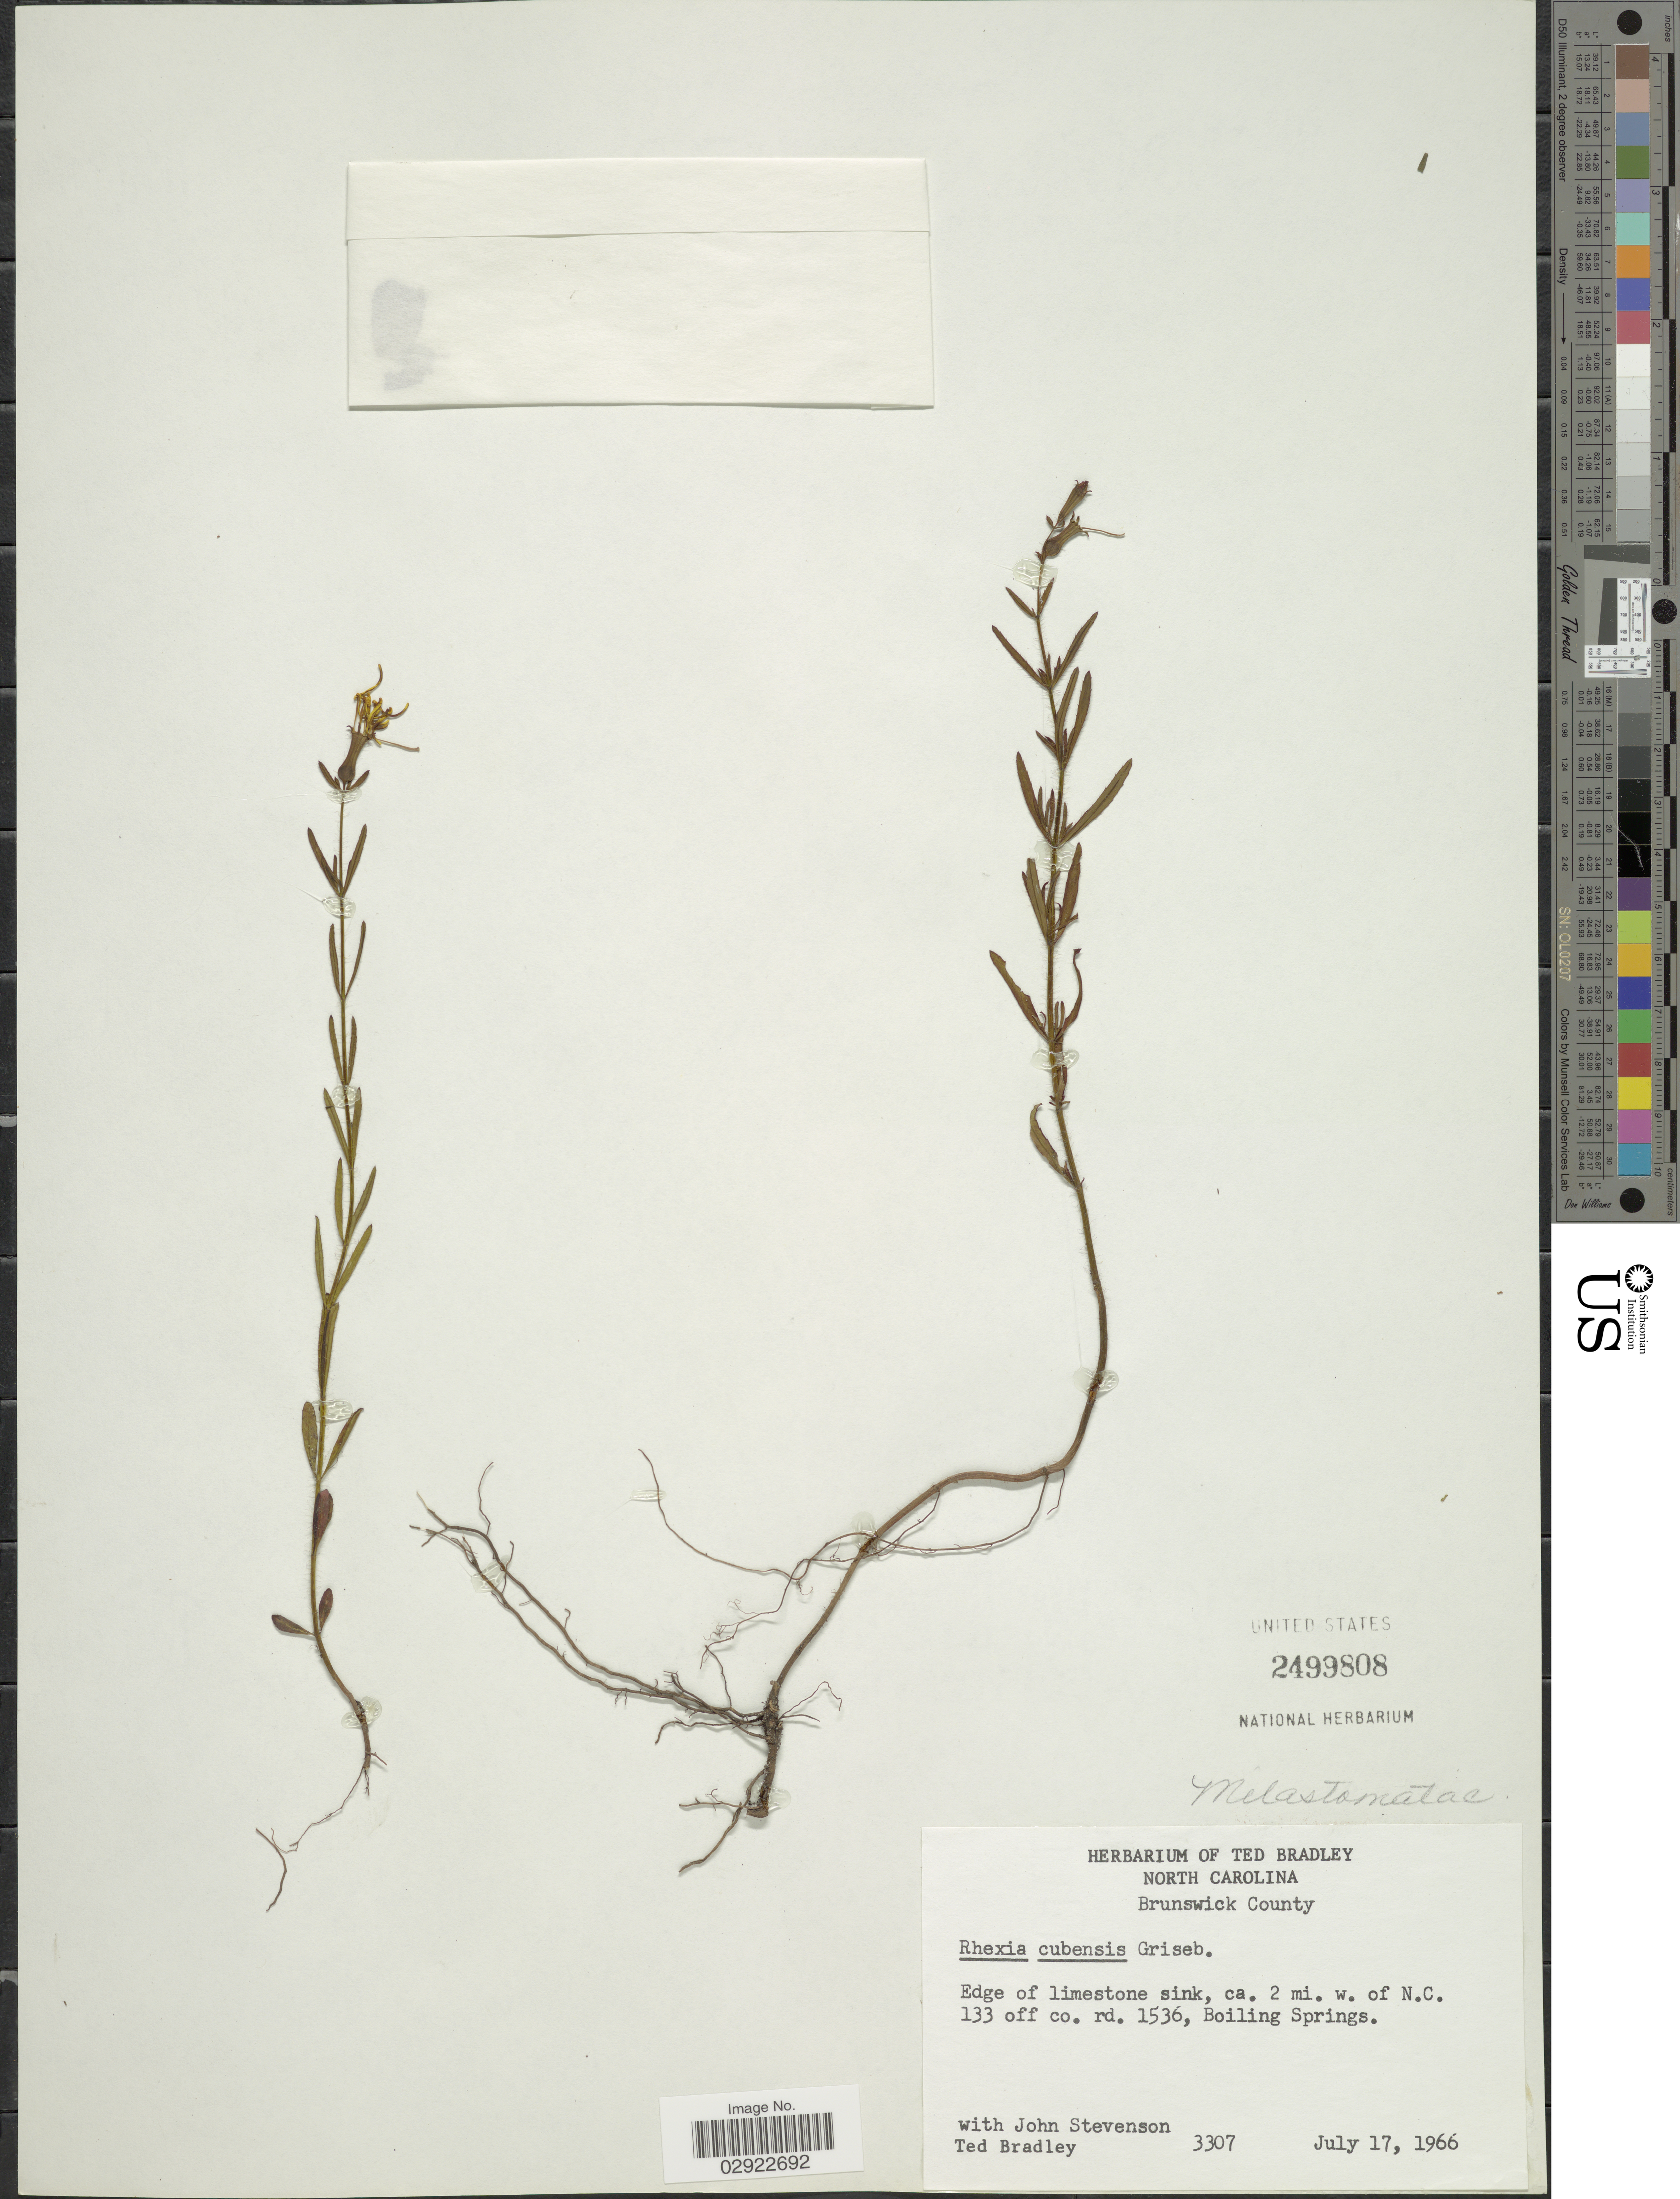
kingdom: Plantae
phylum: Tracheophyta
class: Magnoliopsida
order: Myrtales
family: Melastomataceae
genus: Rhexia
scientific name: Rhexia cubensis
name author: Griseb.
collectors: J. Stevenson & T. Bradley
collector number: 3307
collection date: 1966-07-17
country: United States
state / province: North Carolina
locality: Brunswick County. Edge of limestone sink, ca. 2 mi. w. of N.C. 133 off co. rd. 1536, Boiling Springs.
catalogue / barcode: US 2499808